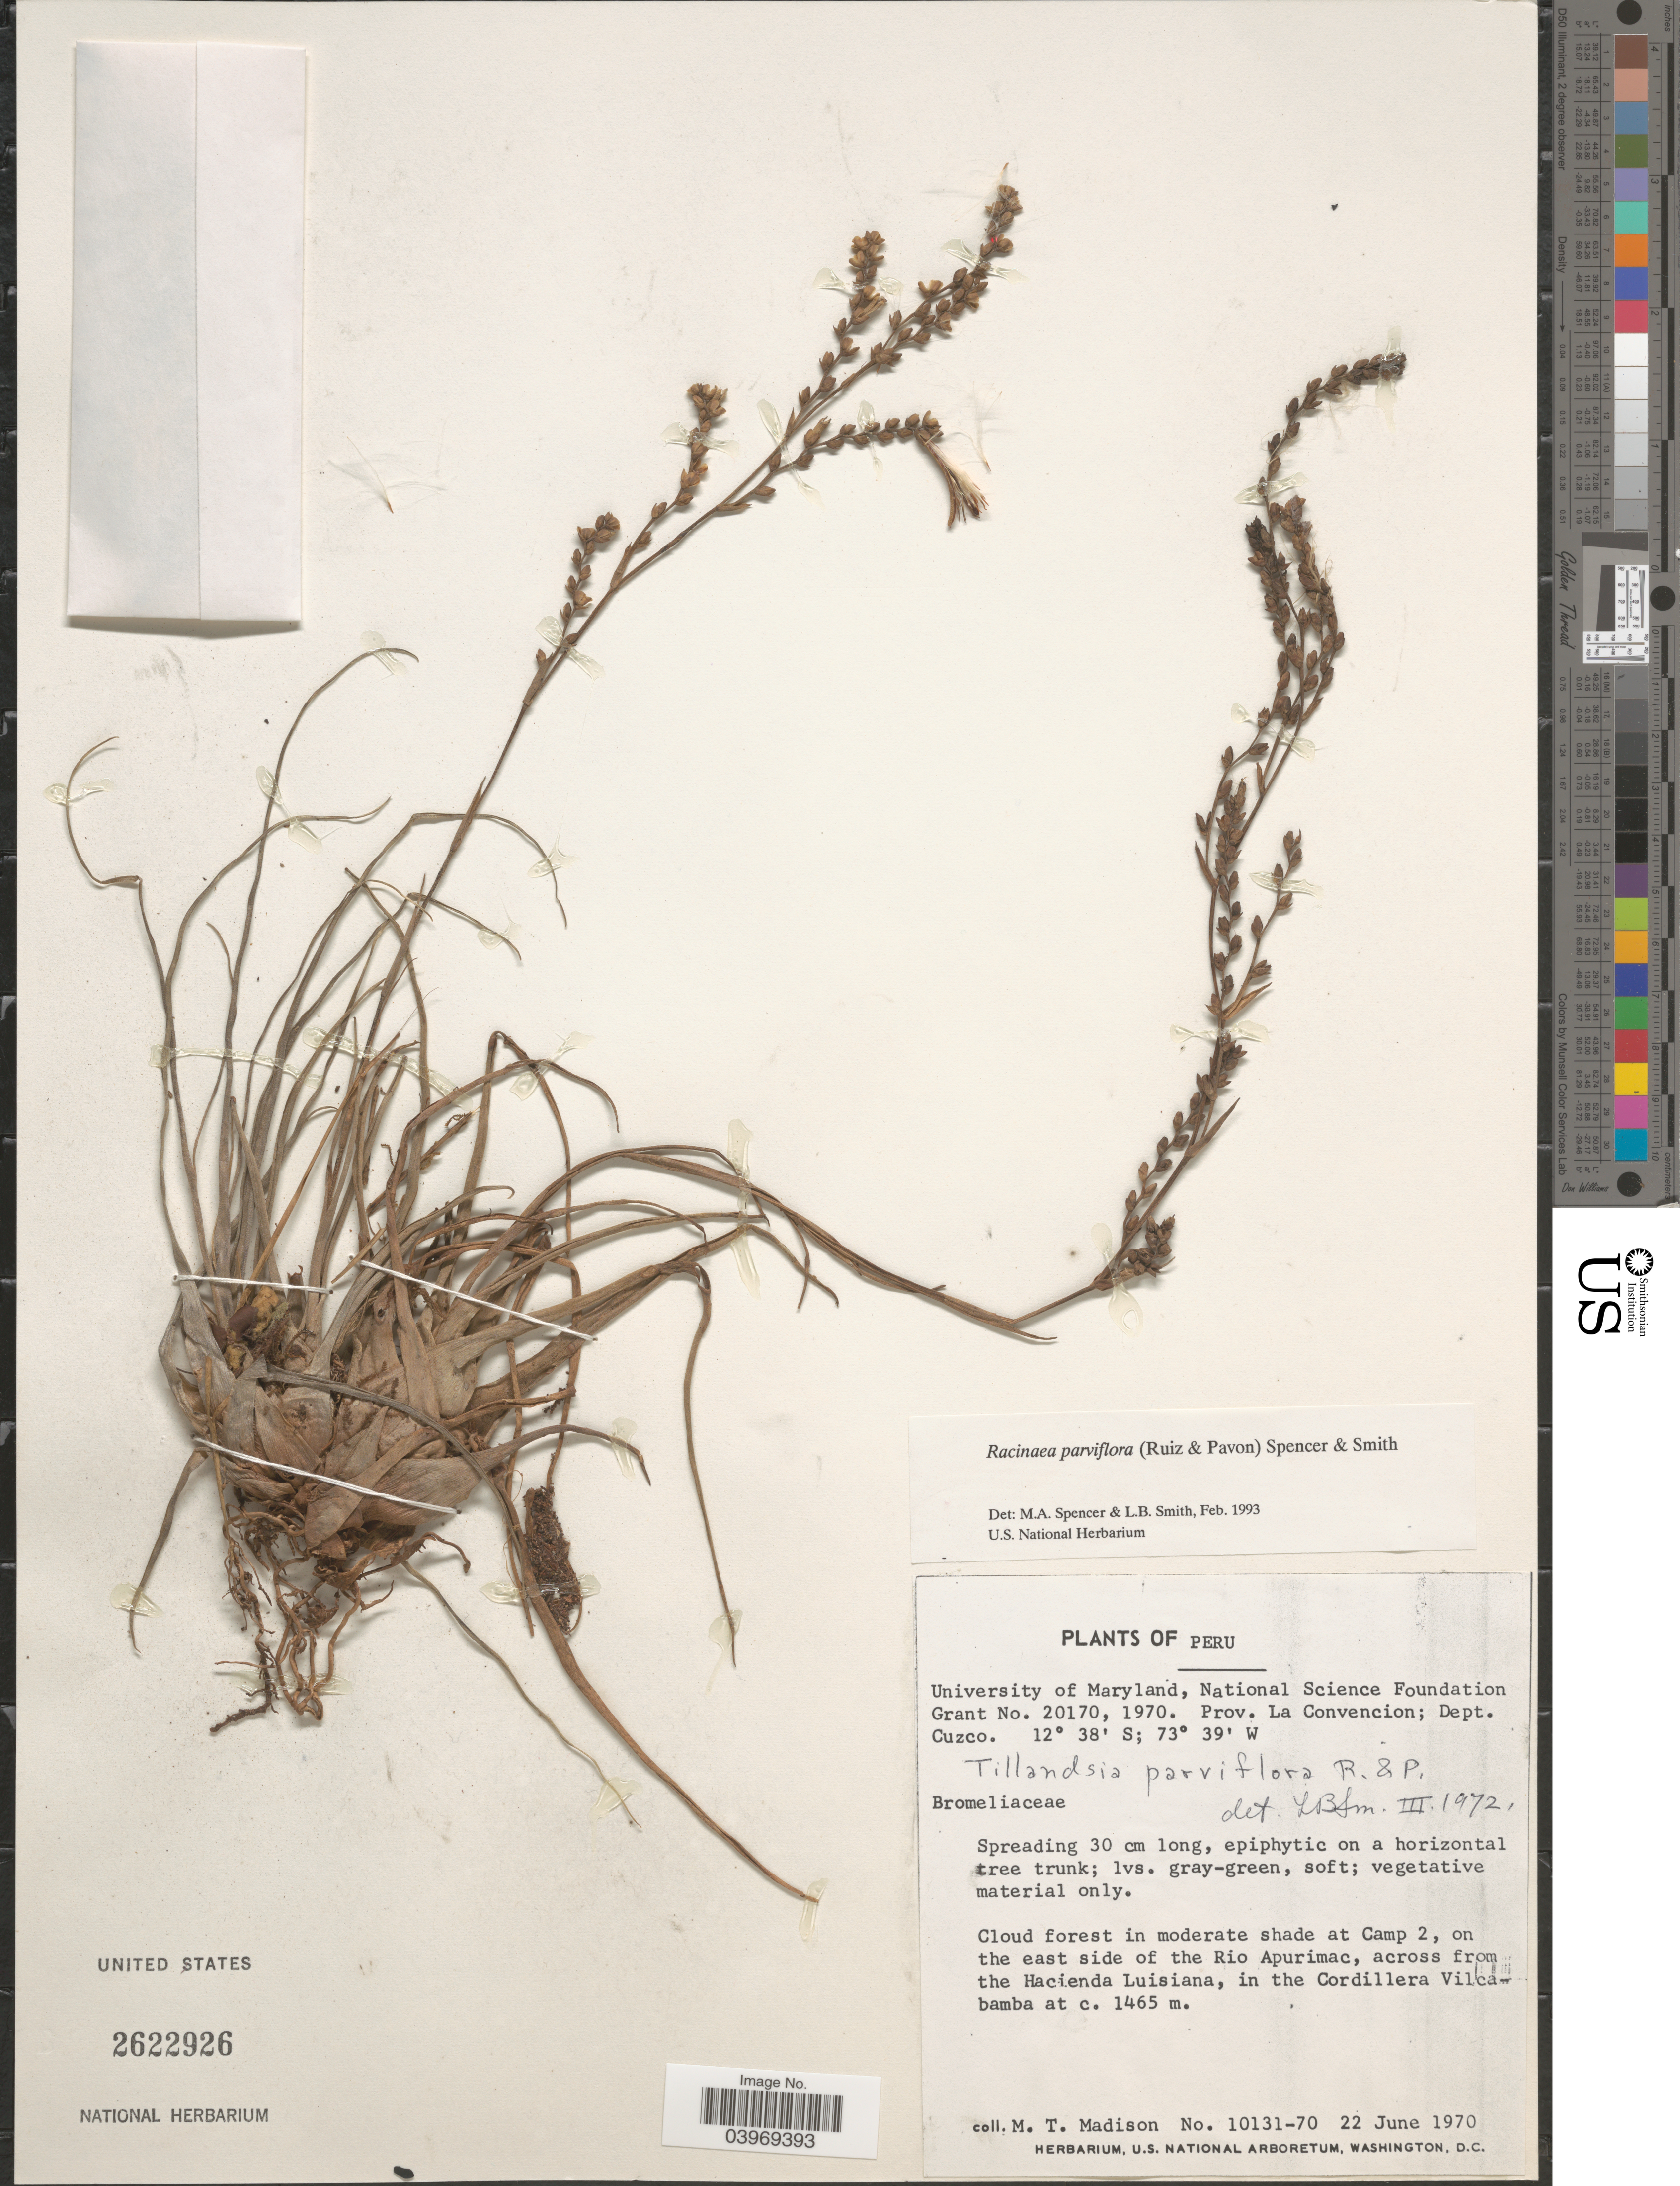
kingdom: Plantae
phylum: Tracheophyta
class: Liliopsida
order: Poales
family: Bromeliaceae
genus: Racinaea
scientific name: Racinaea parviflora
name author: (Ruiz & Pav.) M.A. Spencer & L.B. Sm.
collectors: M. T. Madison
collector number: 10131-70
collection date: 1970-06-22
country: Peru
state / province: Cusco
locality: University of Maryland, National Science Foundation Grant No. 20170, 1970. Prov. La Convencion; Dept. Cuzco. Cloud forest in moderate shade at Camp 2, on the east side of the Rio Apurimac, across from the Hacienda Luisiana, in the Cordillera Vilcabamba.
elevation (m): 1465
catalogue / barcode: US 2622926